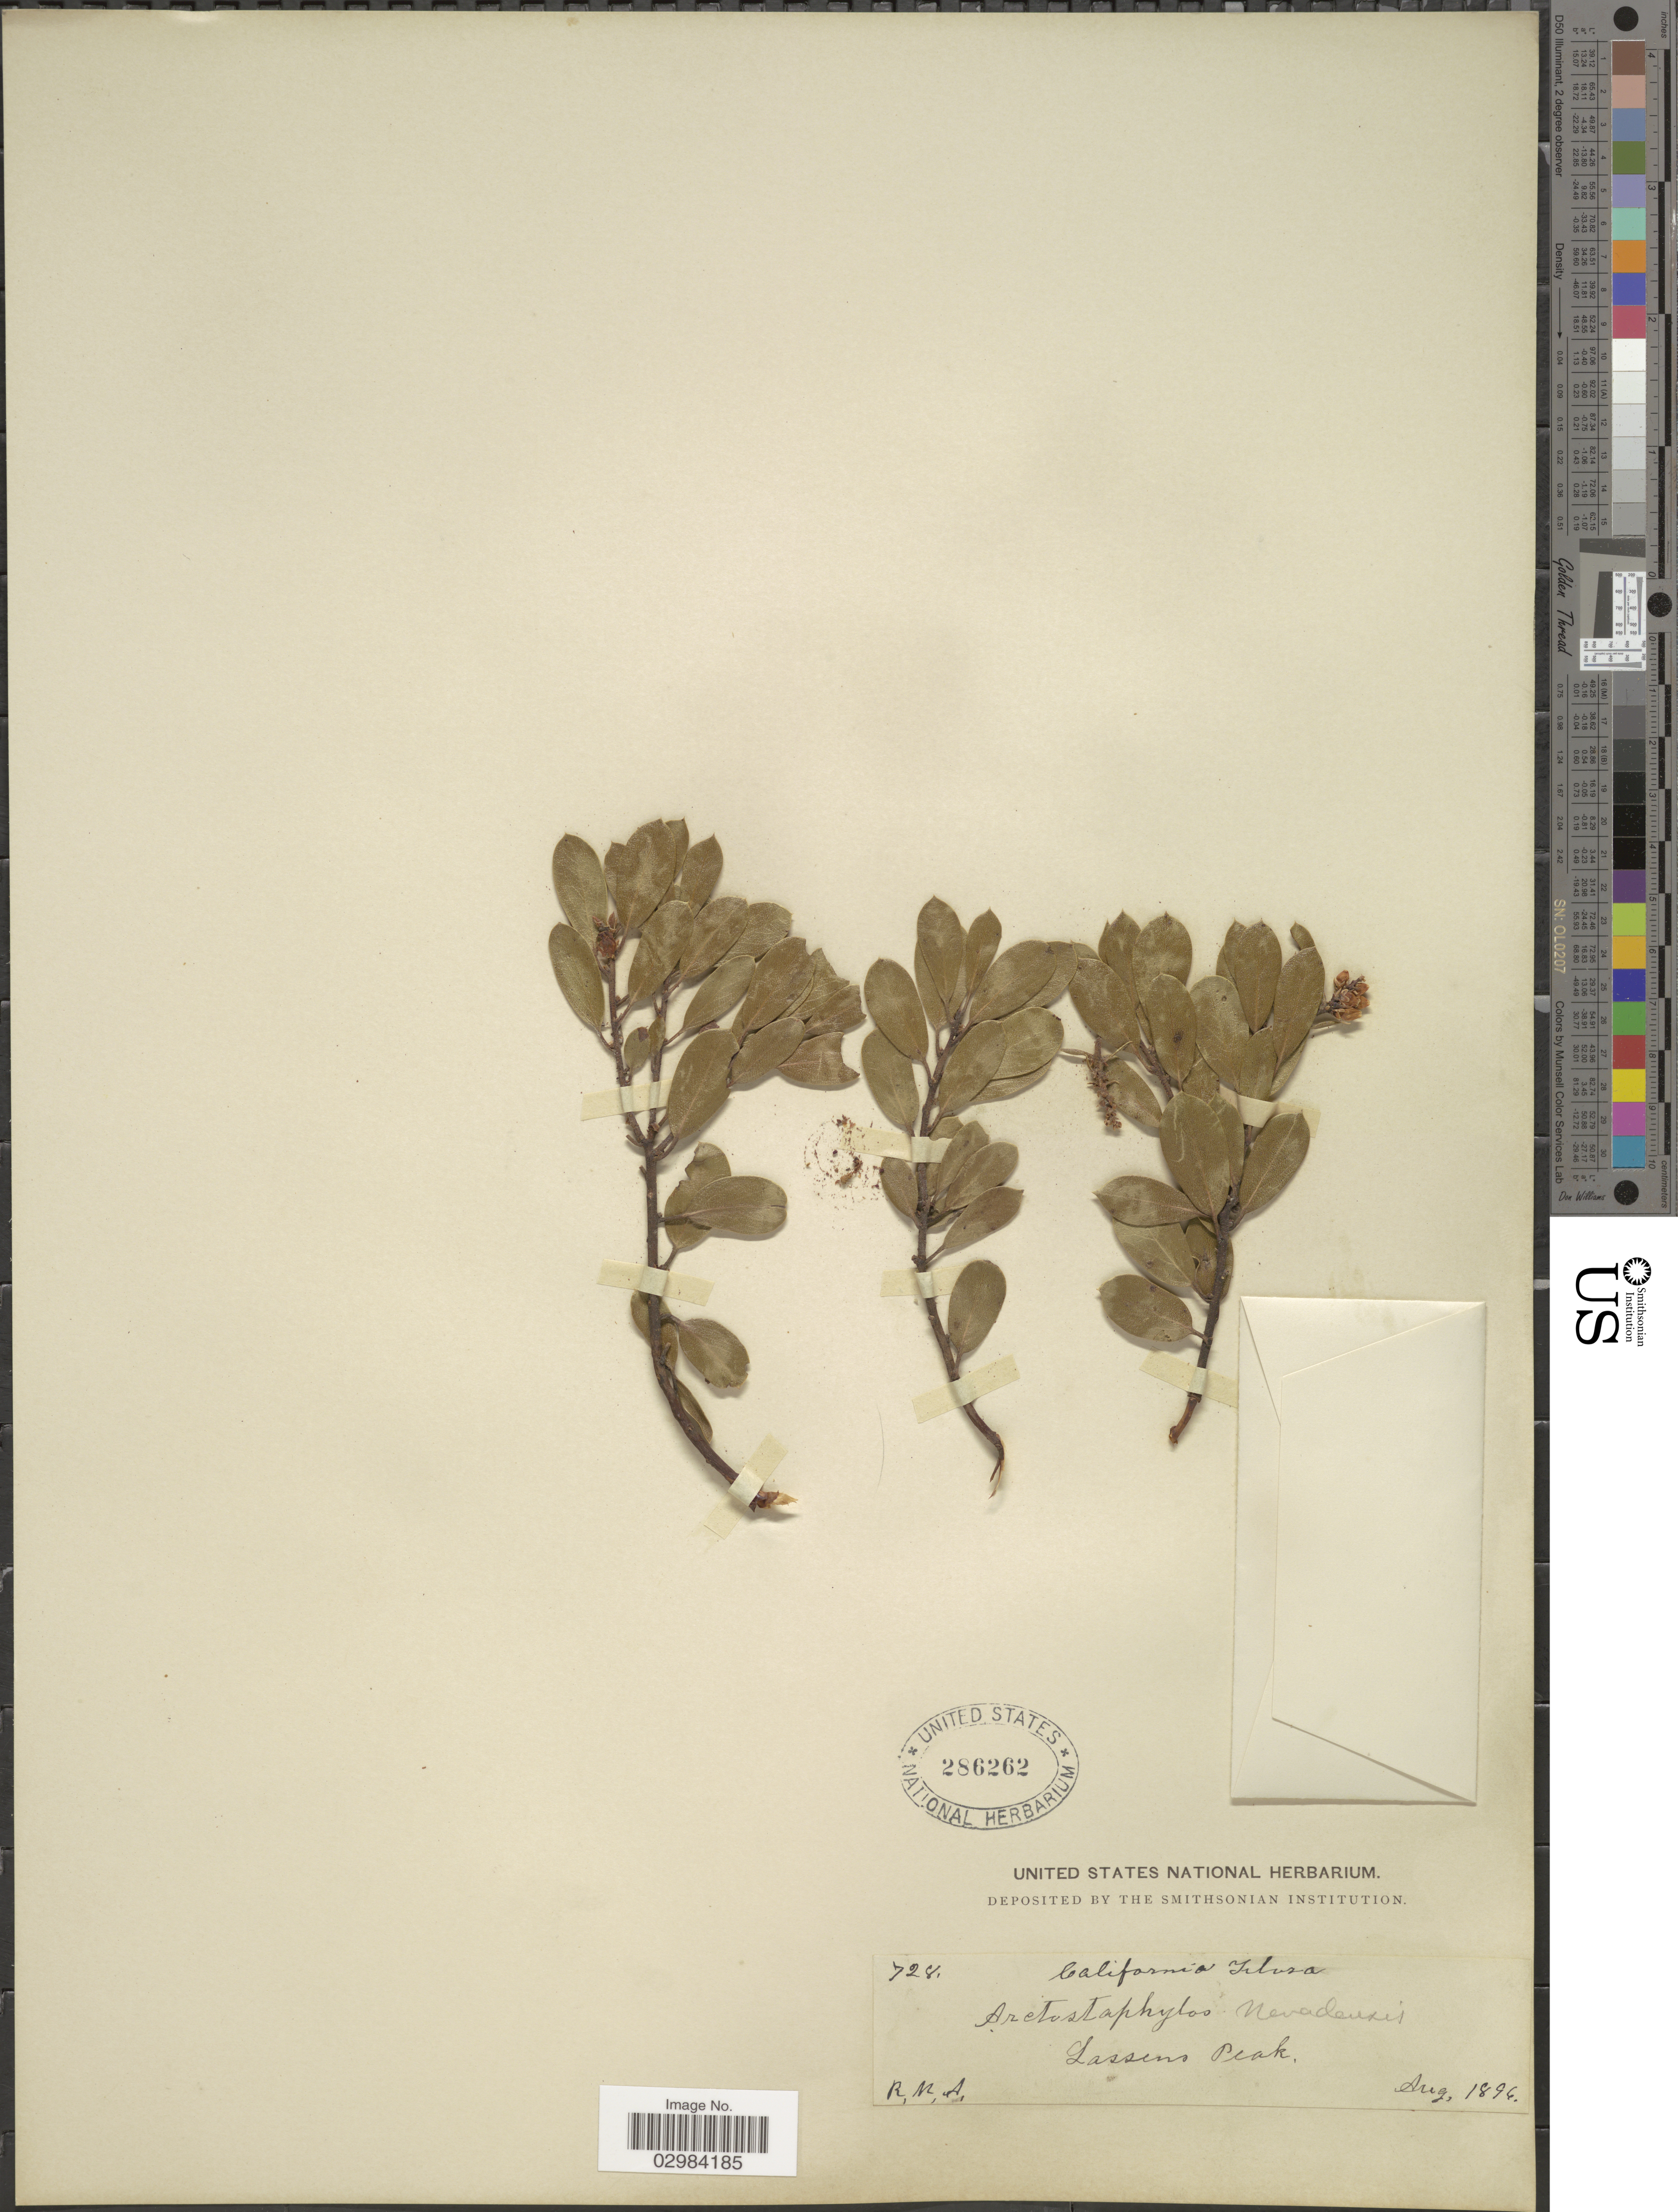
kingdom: Plantae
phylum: Tracheophyta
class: Magnoliopsida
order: Ericales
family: Ericaceae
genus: Arctostaphylos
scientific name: Arctostaphylos nevadensis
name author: A. Gray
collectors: R. M. A.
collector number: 728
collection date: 1896-08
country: United States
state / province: California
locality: California Tilosa, Lassens Peak.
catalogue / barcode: US 286262